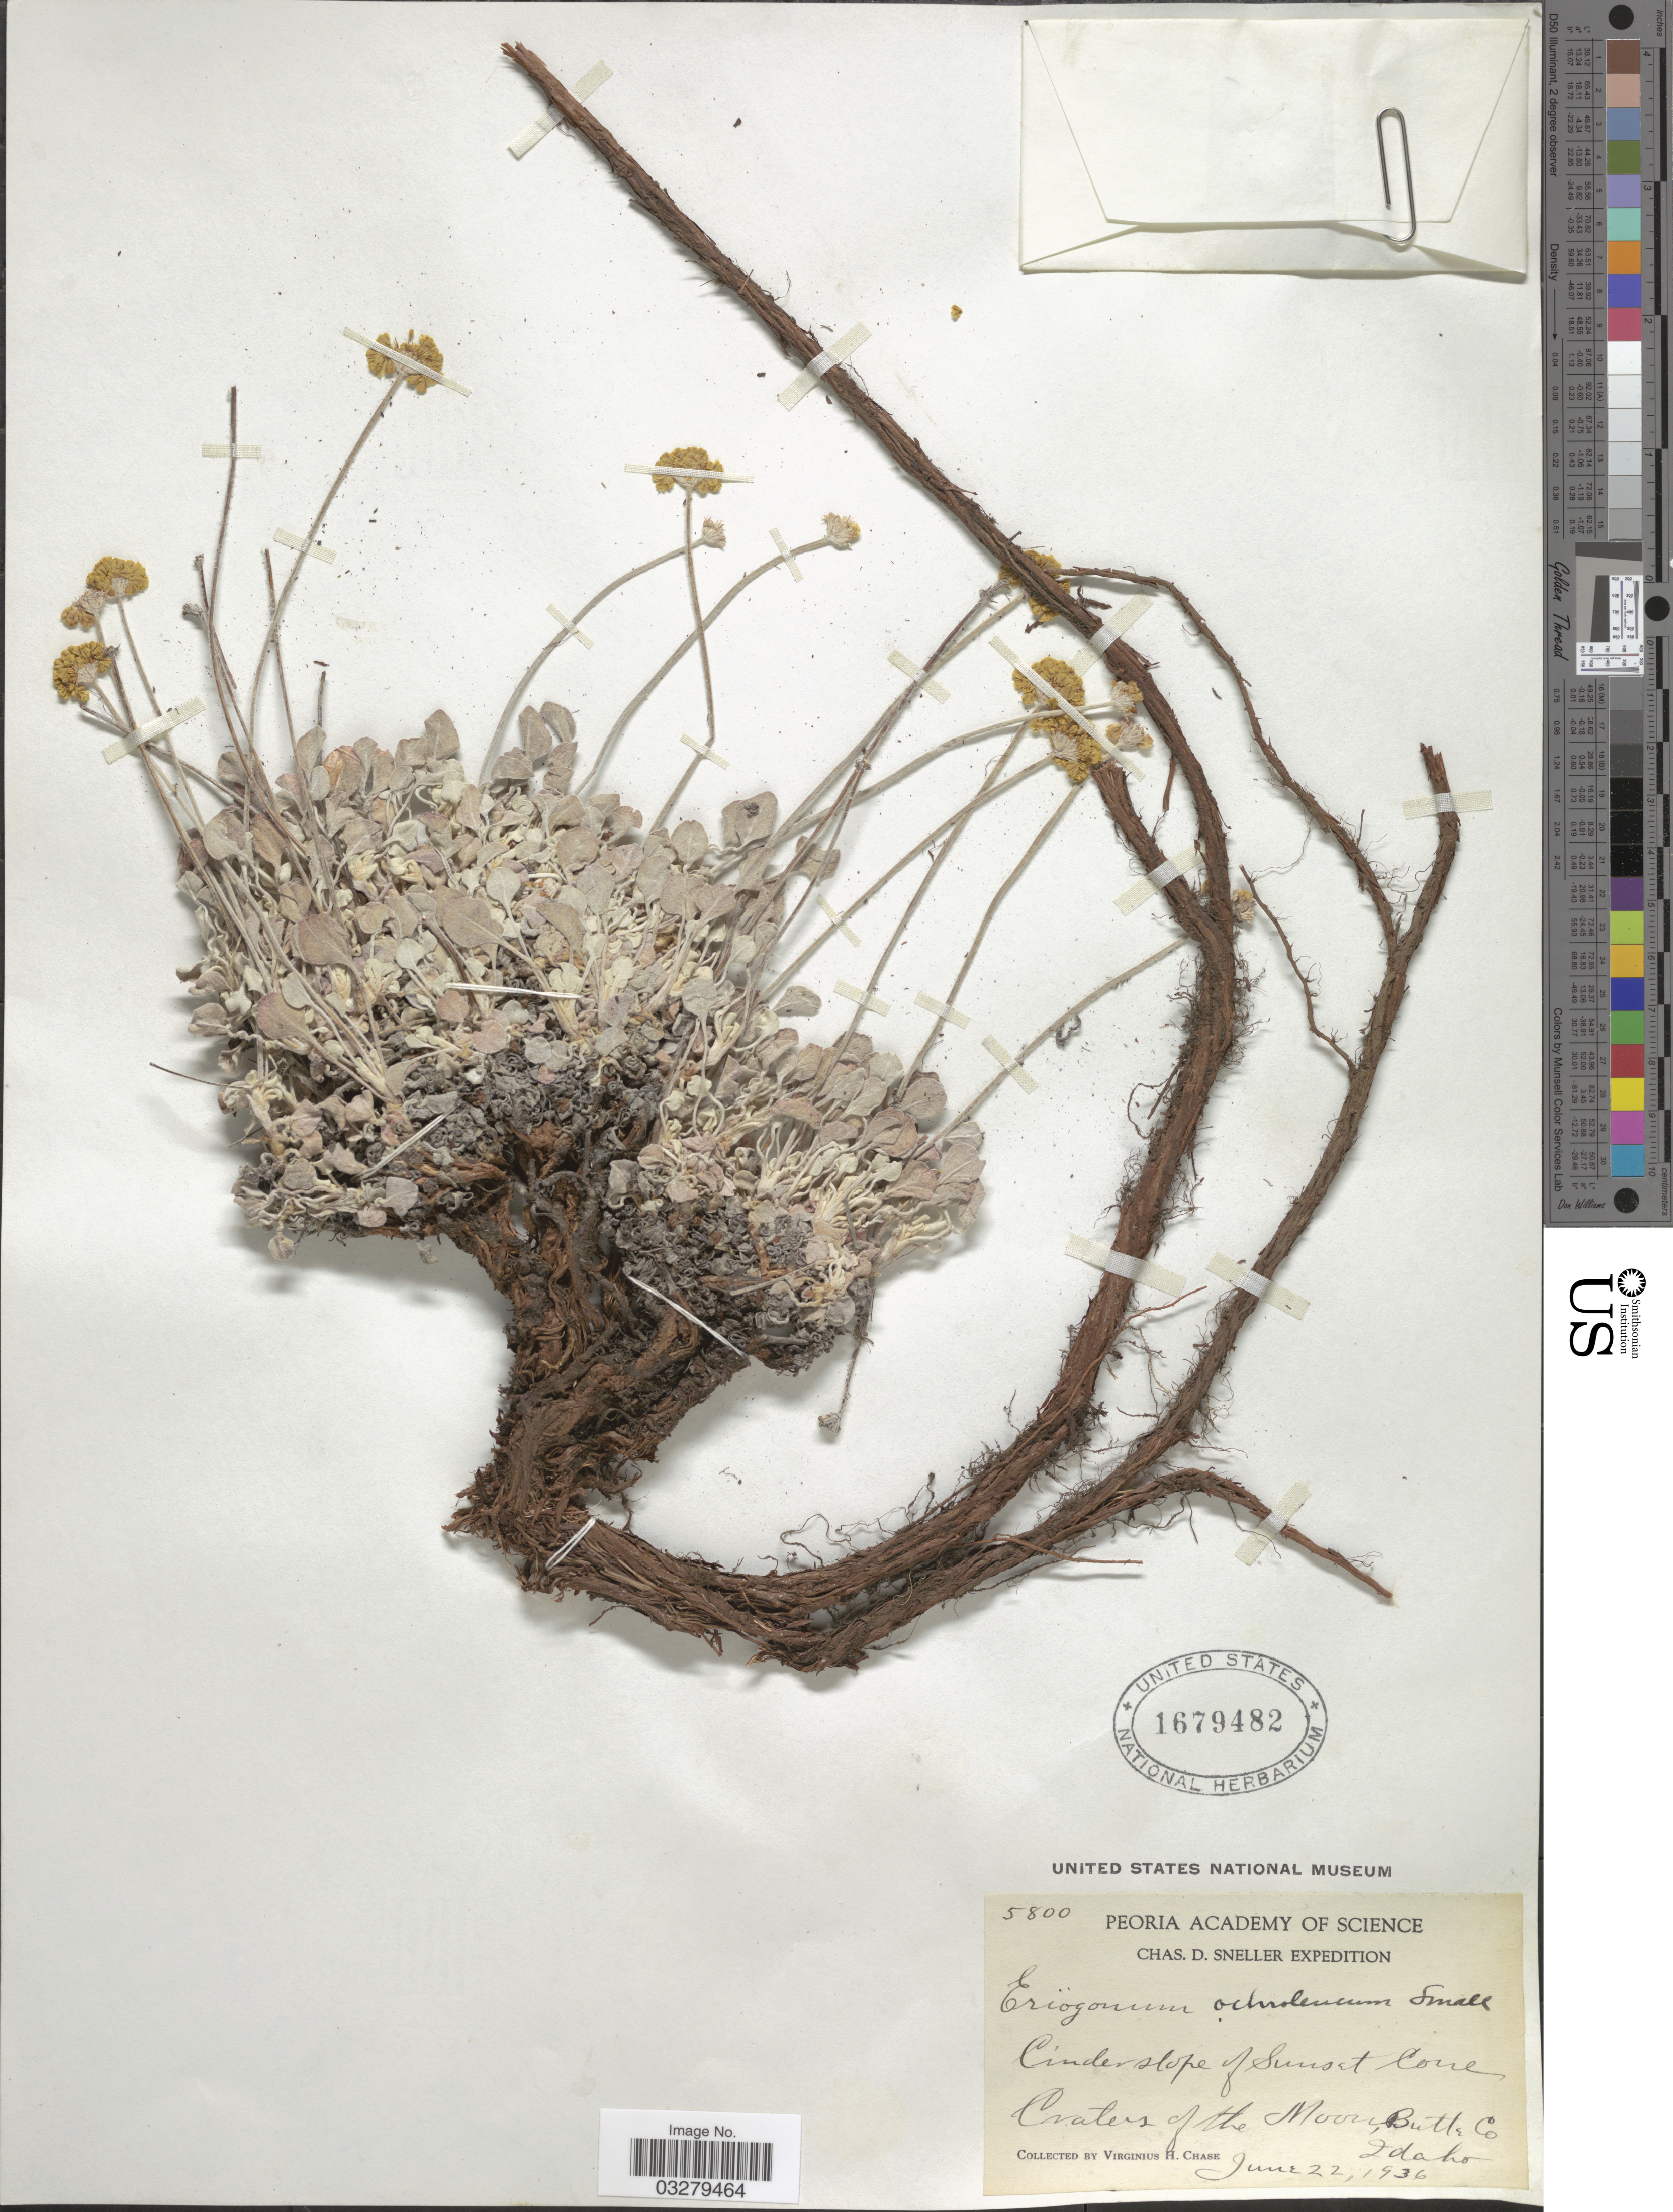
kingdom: Plantae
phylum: Tracheophyta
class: Magnoliopsida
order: Caryophyllales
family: Polygonaceae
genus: Eriogonum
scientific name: Eriogonum ovalifolium var. ochroleucum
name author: (Small ex Rydb.) M. Peck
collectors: V. H. Chase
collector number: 5800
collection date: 1936-06-22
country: United States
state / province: Idaho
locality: Cinder slope of Sunset Cone, Craters of the Moon, Butte Co.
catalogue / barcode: US 1679482